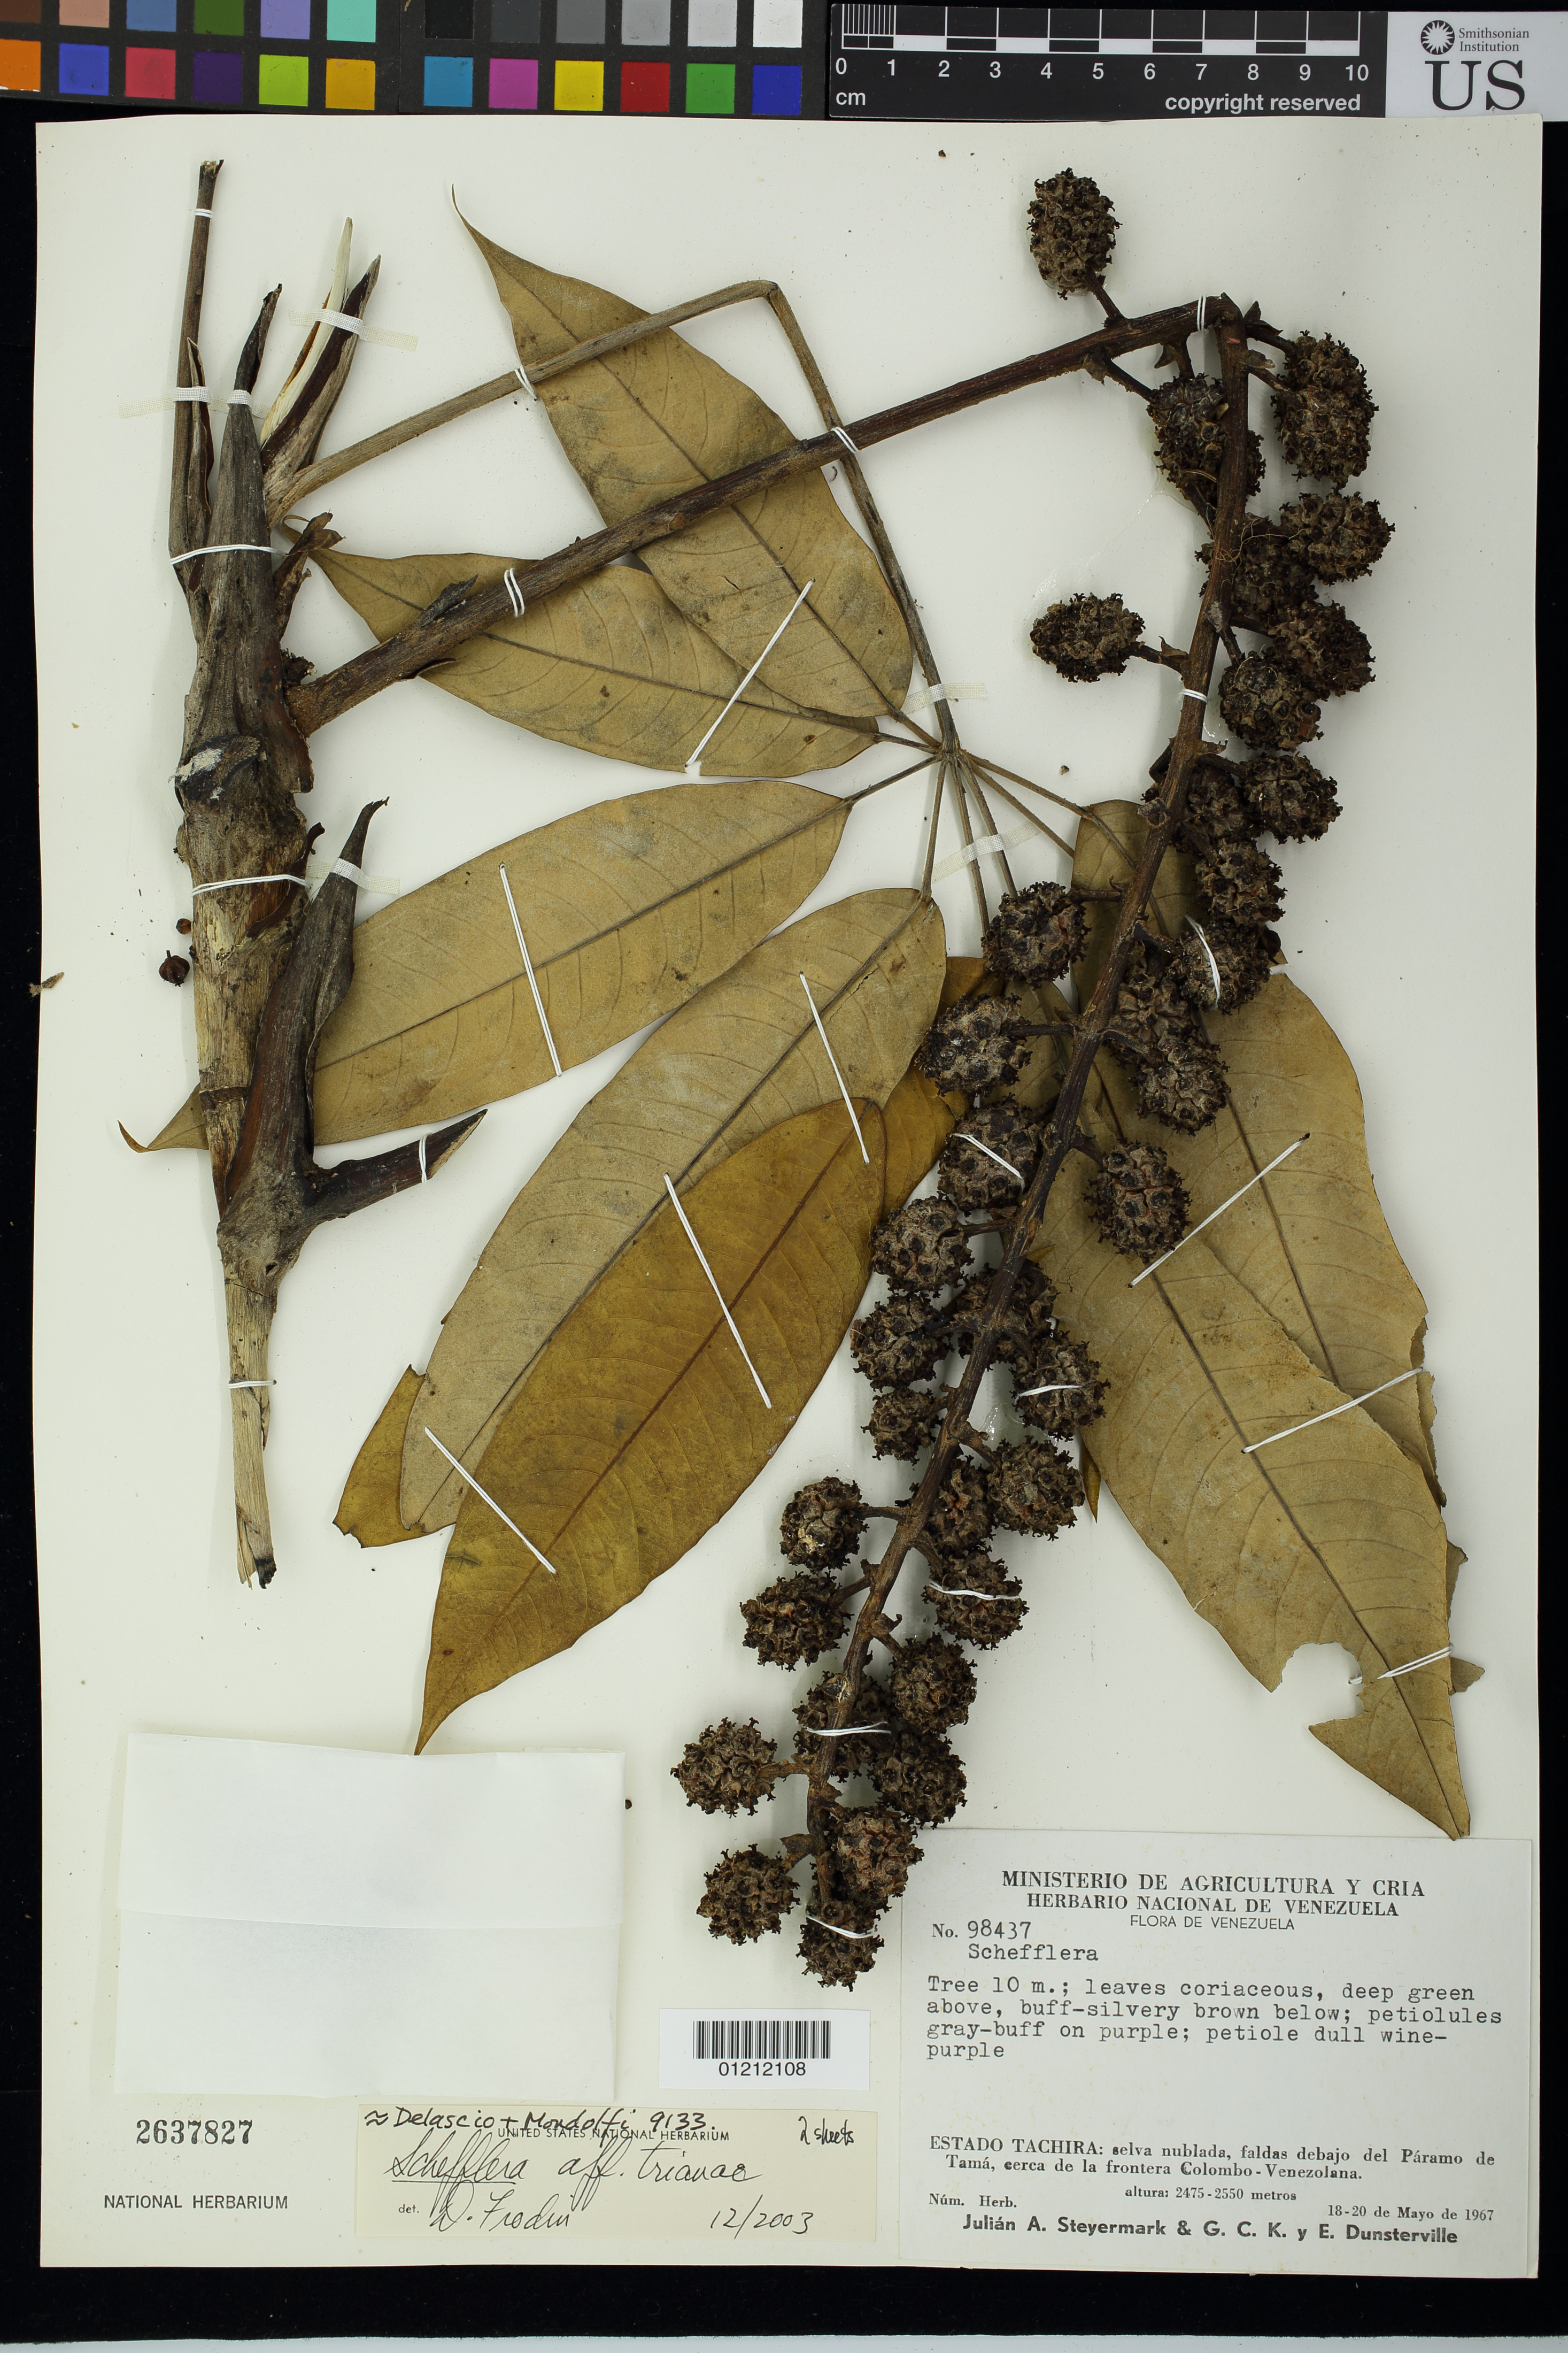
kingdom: Plantae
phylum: Tracheophyta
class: Magnoliopsida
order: Apiales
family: Araliaceae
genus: Schefflera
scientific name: Schefflera sp.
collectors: J. Steyermark, G. C. K. Dunsterville & E. Dunsterville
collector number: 98437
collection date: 1967-05-18/1967-05-20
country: Venezuela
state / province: Tachira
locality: selva nublada, faldas debajo del Páramo de Tamá, cerca de la frontera Colombo-Venezuela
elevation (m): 2475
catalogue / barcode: US 2637827